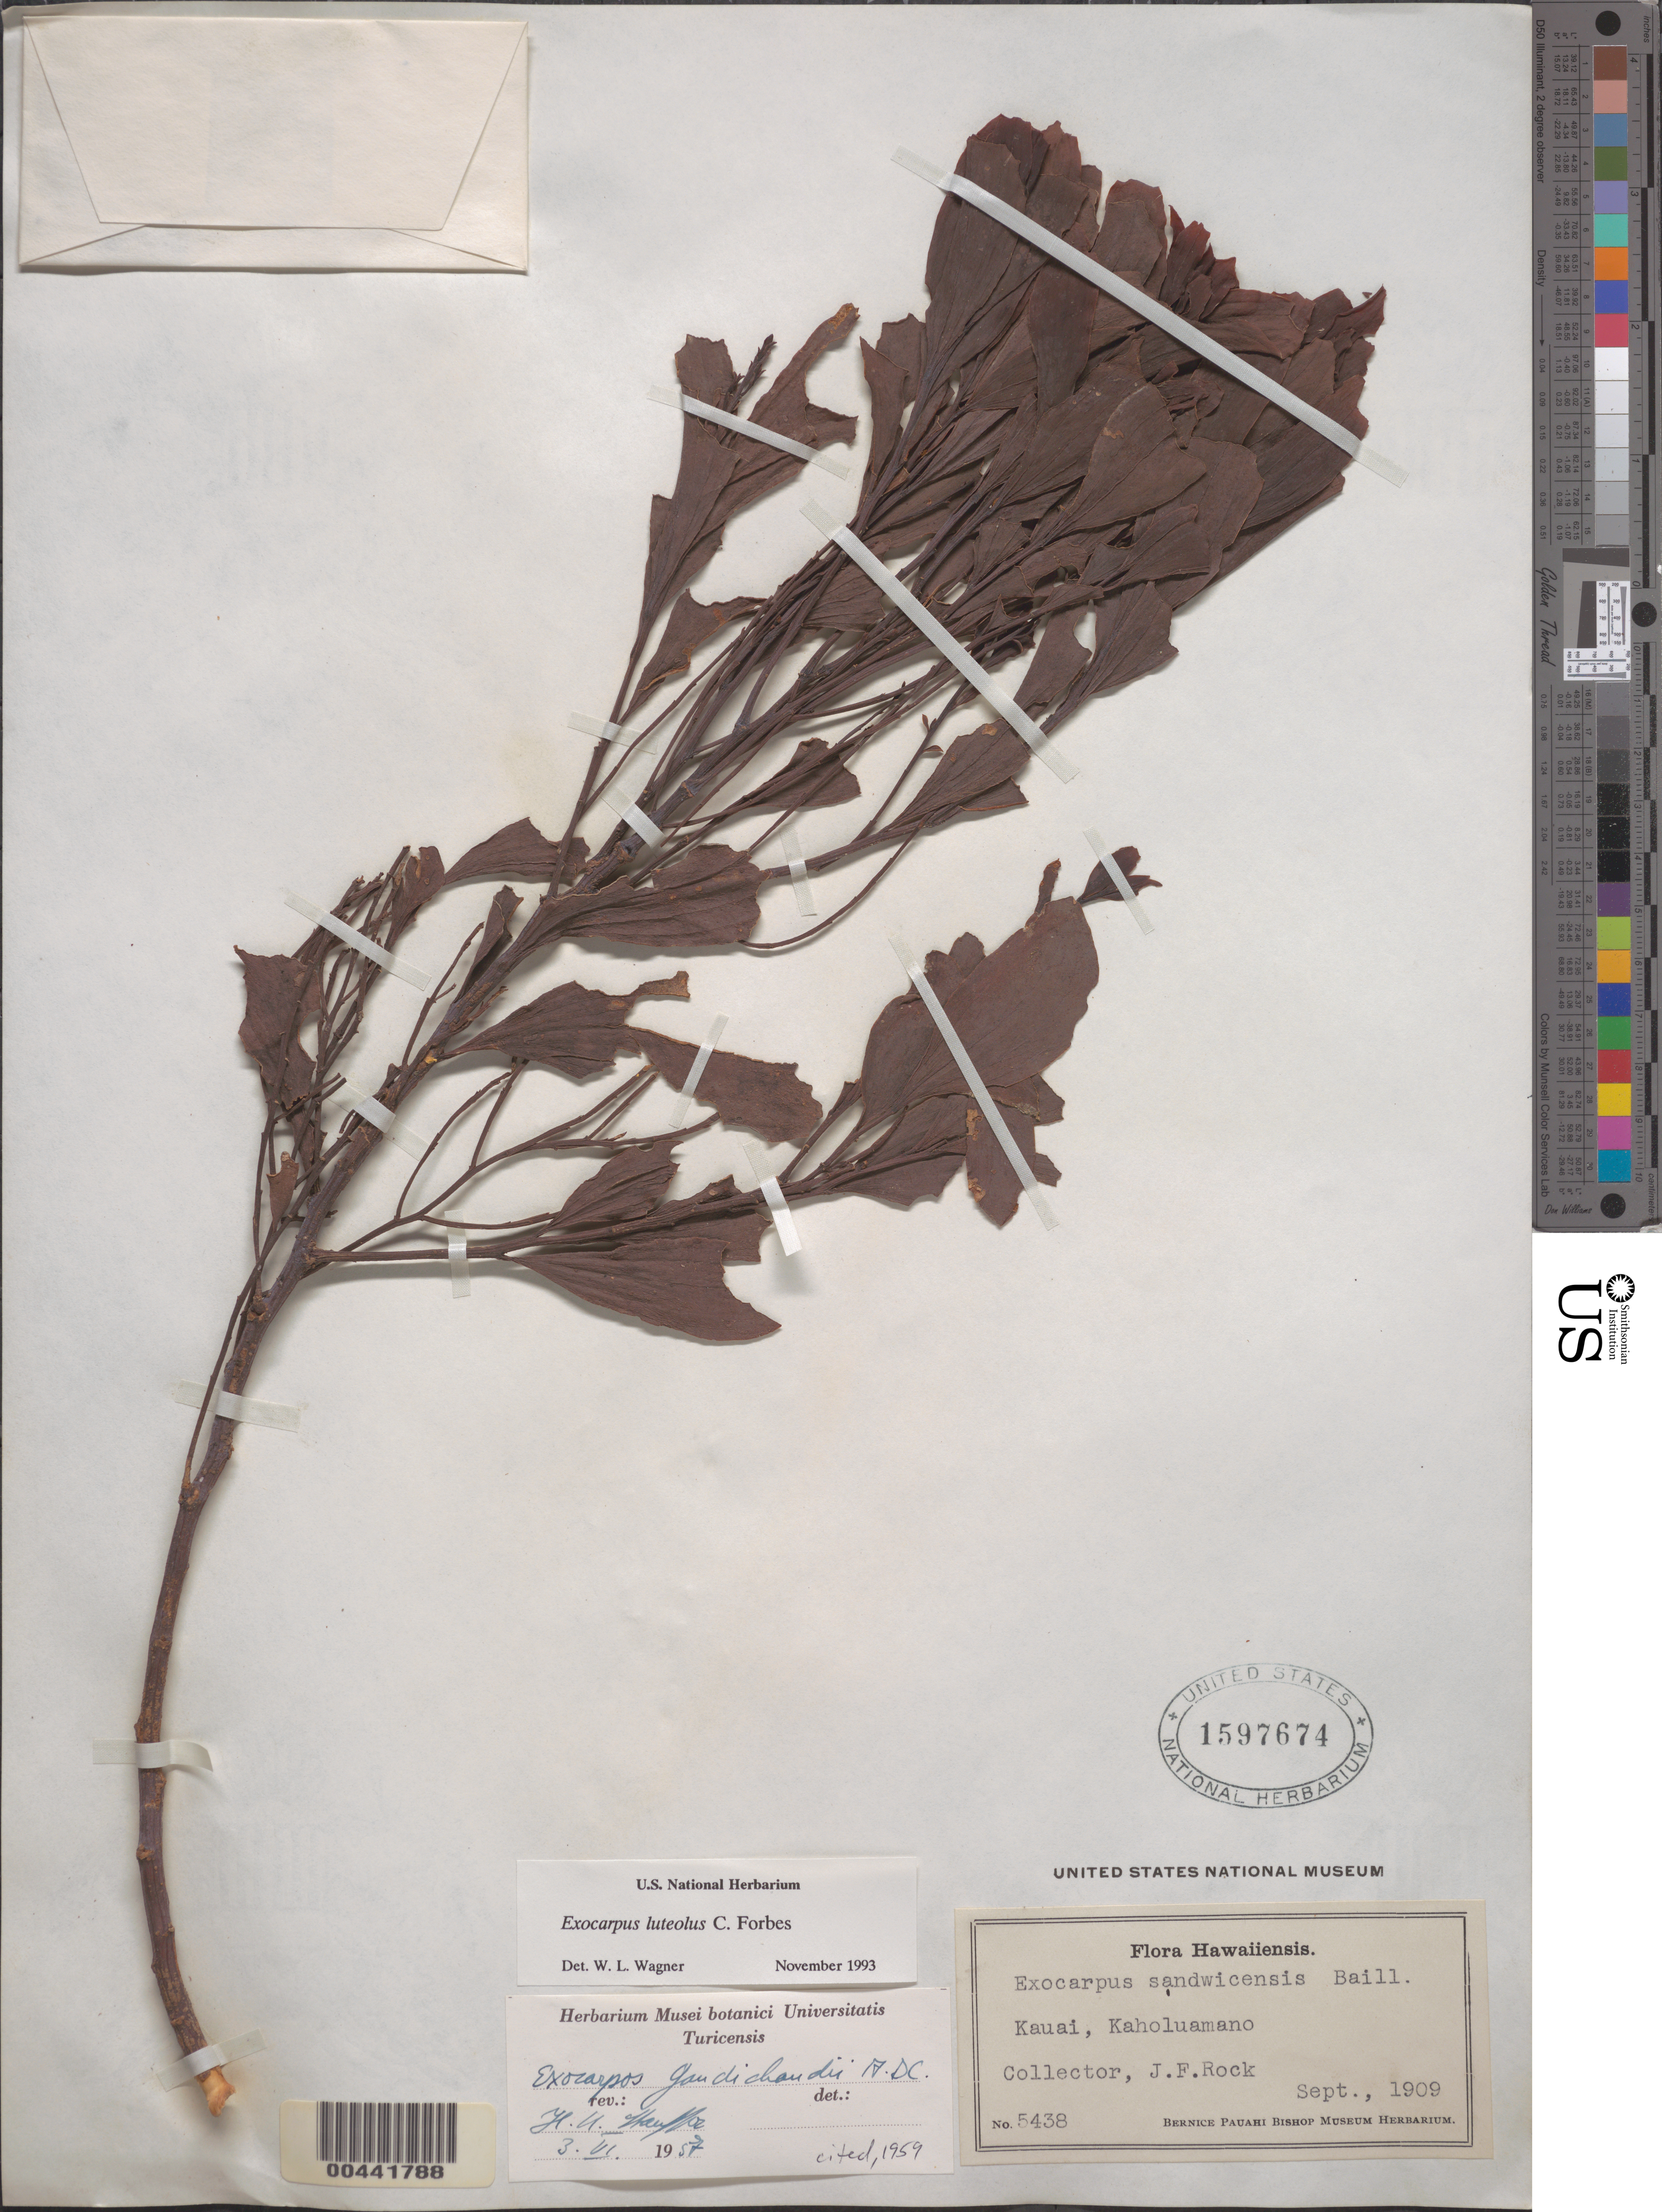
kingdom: Plantae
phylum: Tracheophyta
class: Magnoliopsida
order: Santalales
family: Santalaceae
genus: Exocarpos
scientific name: Exocarpos luteolus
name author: C.N. Forbes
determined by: Wagner, W. L., (BOT), Smithsonian Institution - National Museum of Natural History (UNITED STATES)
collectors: J. F. Rock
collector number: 5438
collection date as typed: Sep 1909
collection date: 1909-09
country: United States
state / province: Hawaii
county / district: Kauai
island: Kaua'i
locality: Kauai, Kaholuamano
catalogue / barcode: US 1597674